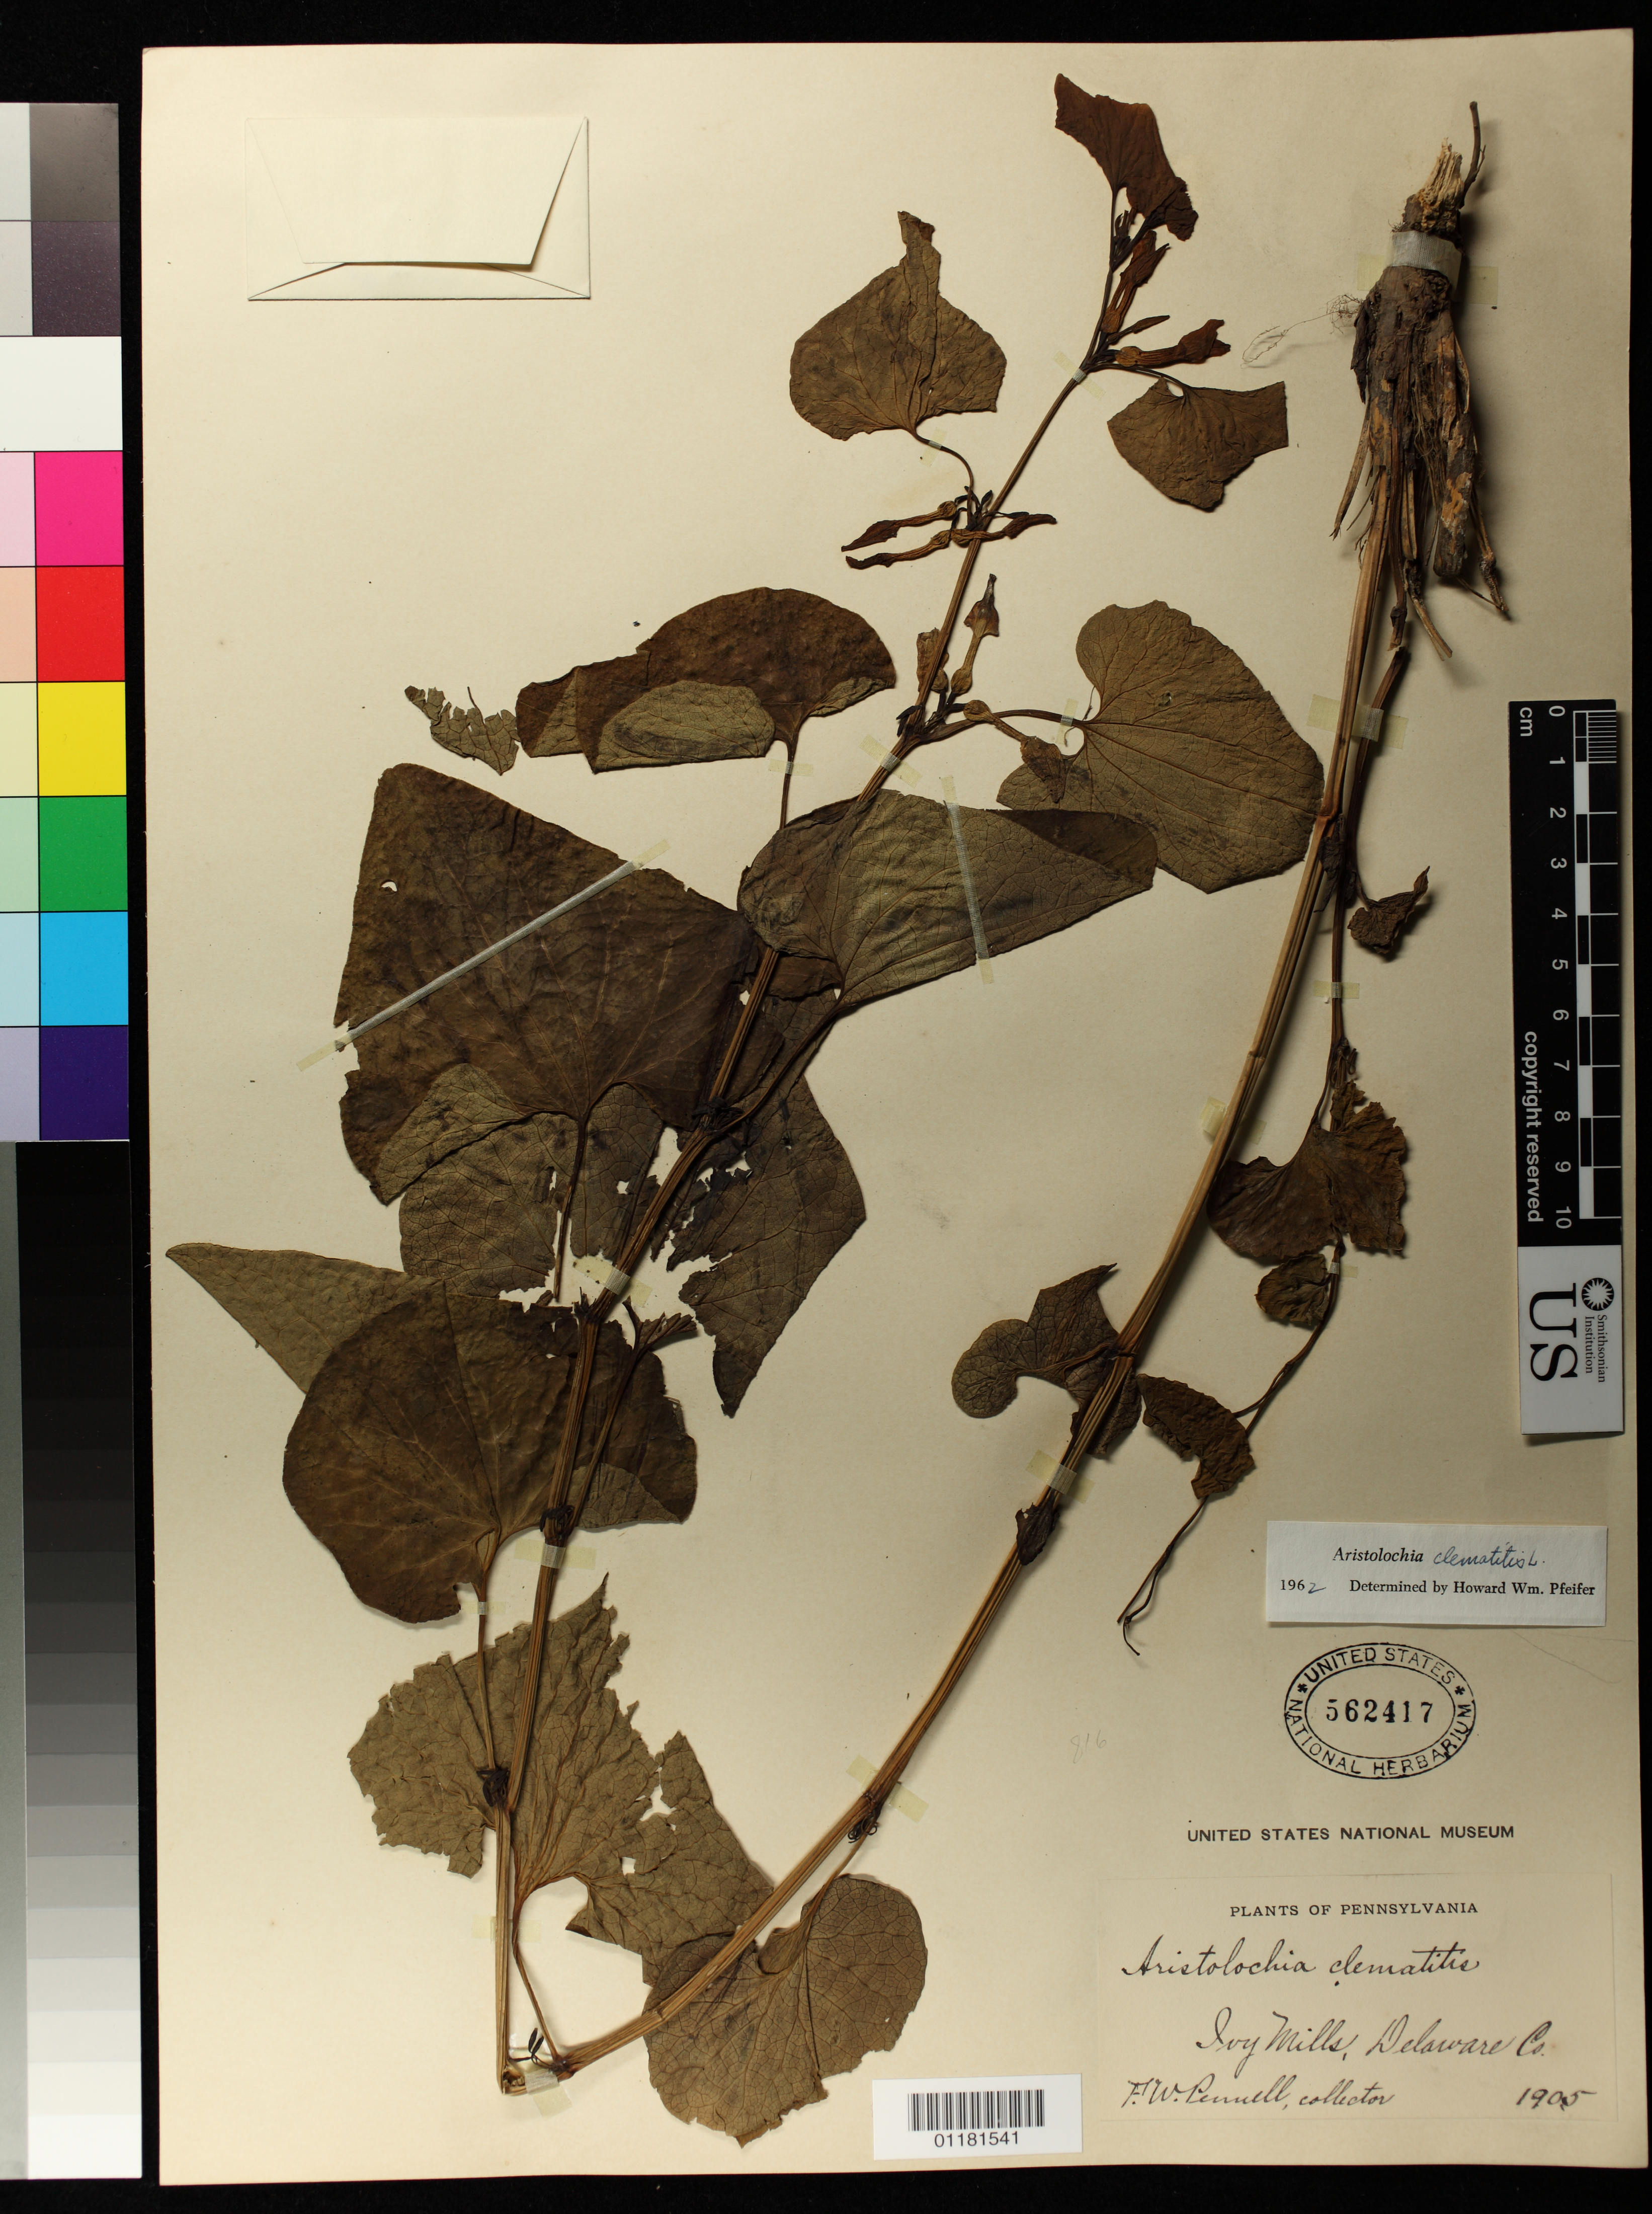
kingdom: Plantae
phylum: Tracheophyta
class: Magnoliopsida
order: Piperales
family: Aristolochiaceae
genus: Aristolochia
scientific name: Aristolochia clematitis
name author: L.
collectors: F. W. Pennell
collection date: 1905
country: United States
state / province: Pennsylvania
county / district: Delaware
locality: Ivy Mills, Delaware County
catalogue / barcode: US 562417